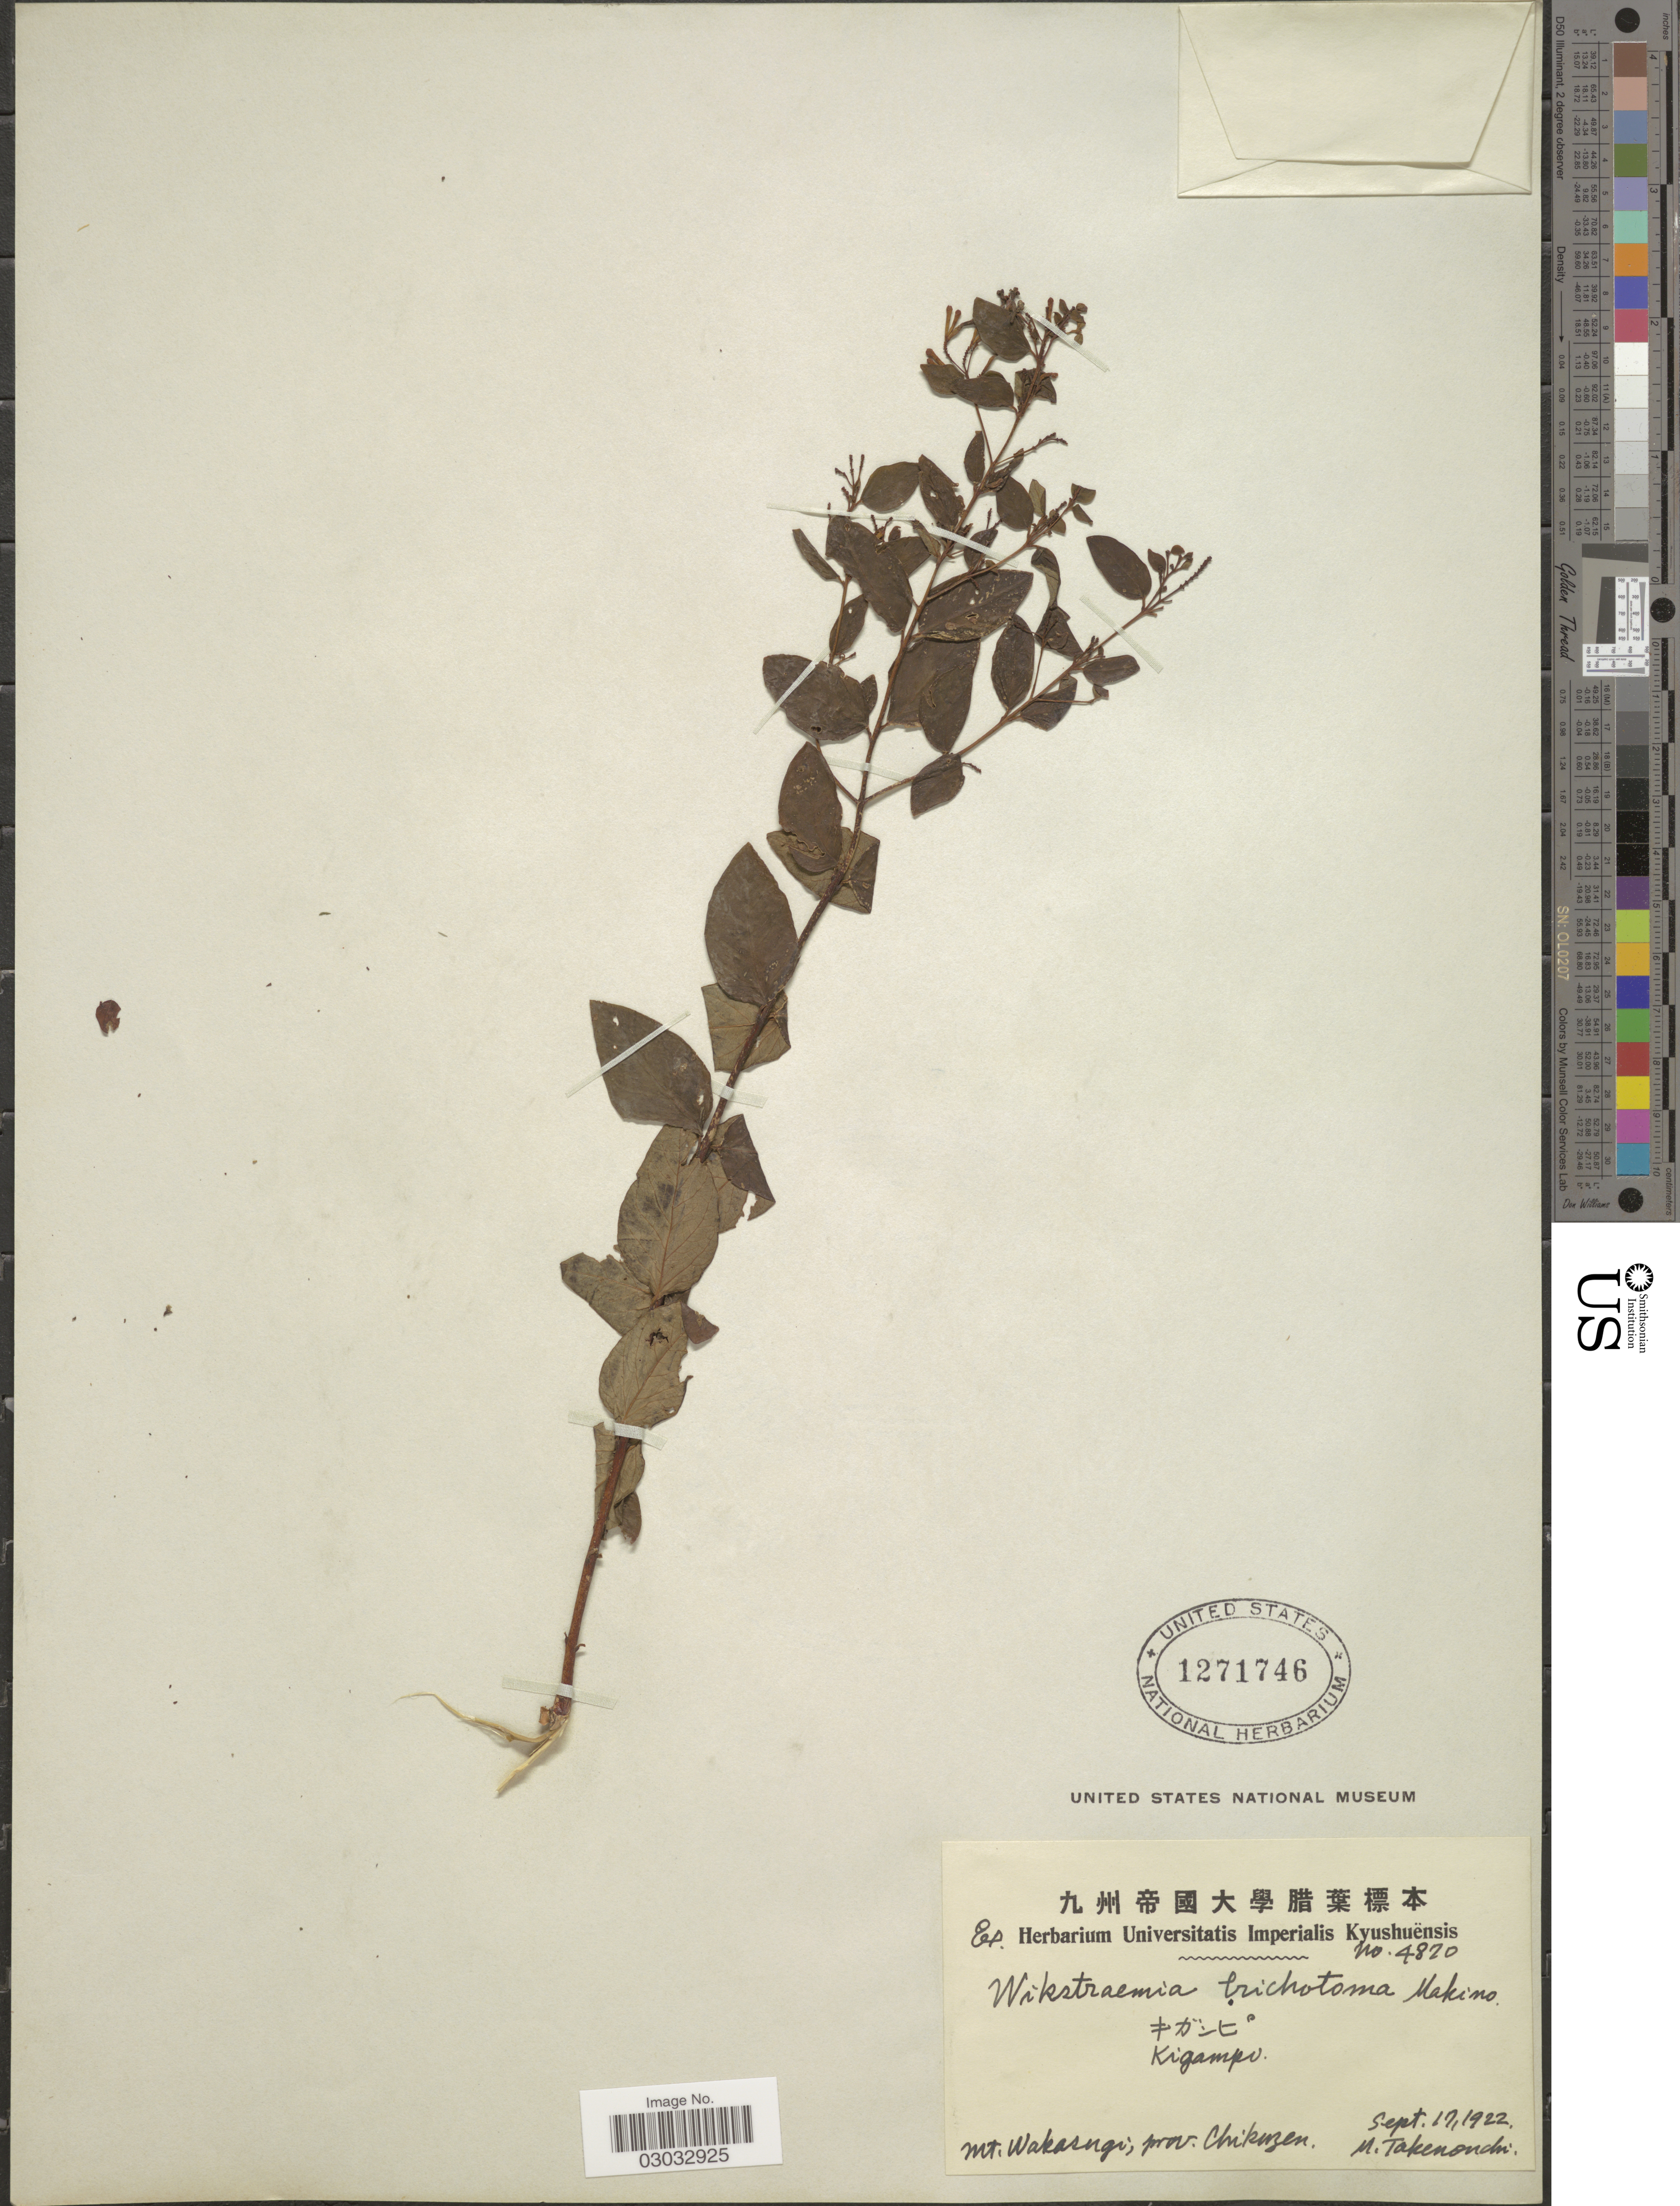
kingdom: Plantae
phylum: Tracheophyta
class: Magnoliopsida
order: Malvales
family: Thymelaeaceae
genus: Wikstroemia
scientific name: Wikstroemia trichotoma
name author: (Thunb.) Makino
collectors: M. Takenonchi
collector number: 4870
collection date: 1922-09-17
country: Japan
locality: Mt. Wakasugi; prov. Chikuzen, Kigampu.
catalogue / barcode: US 1271746